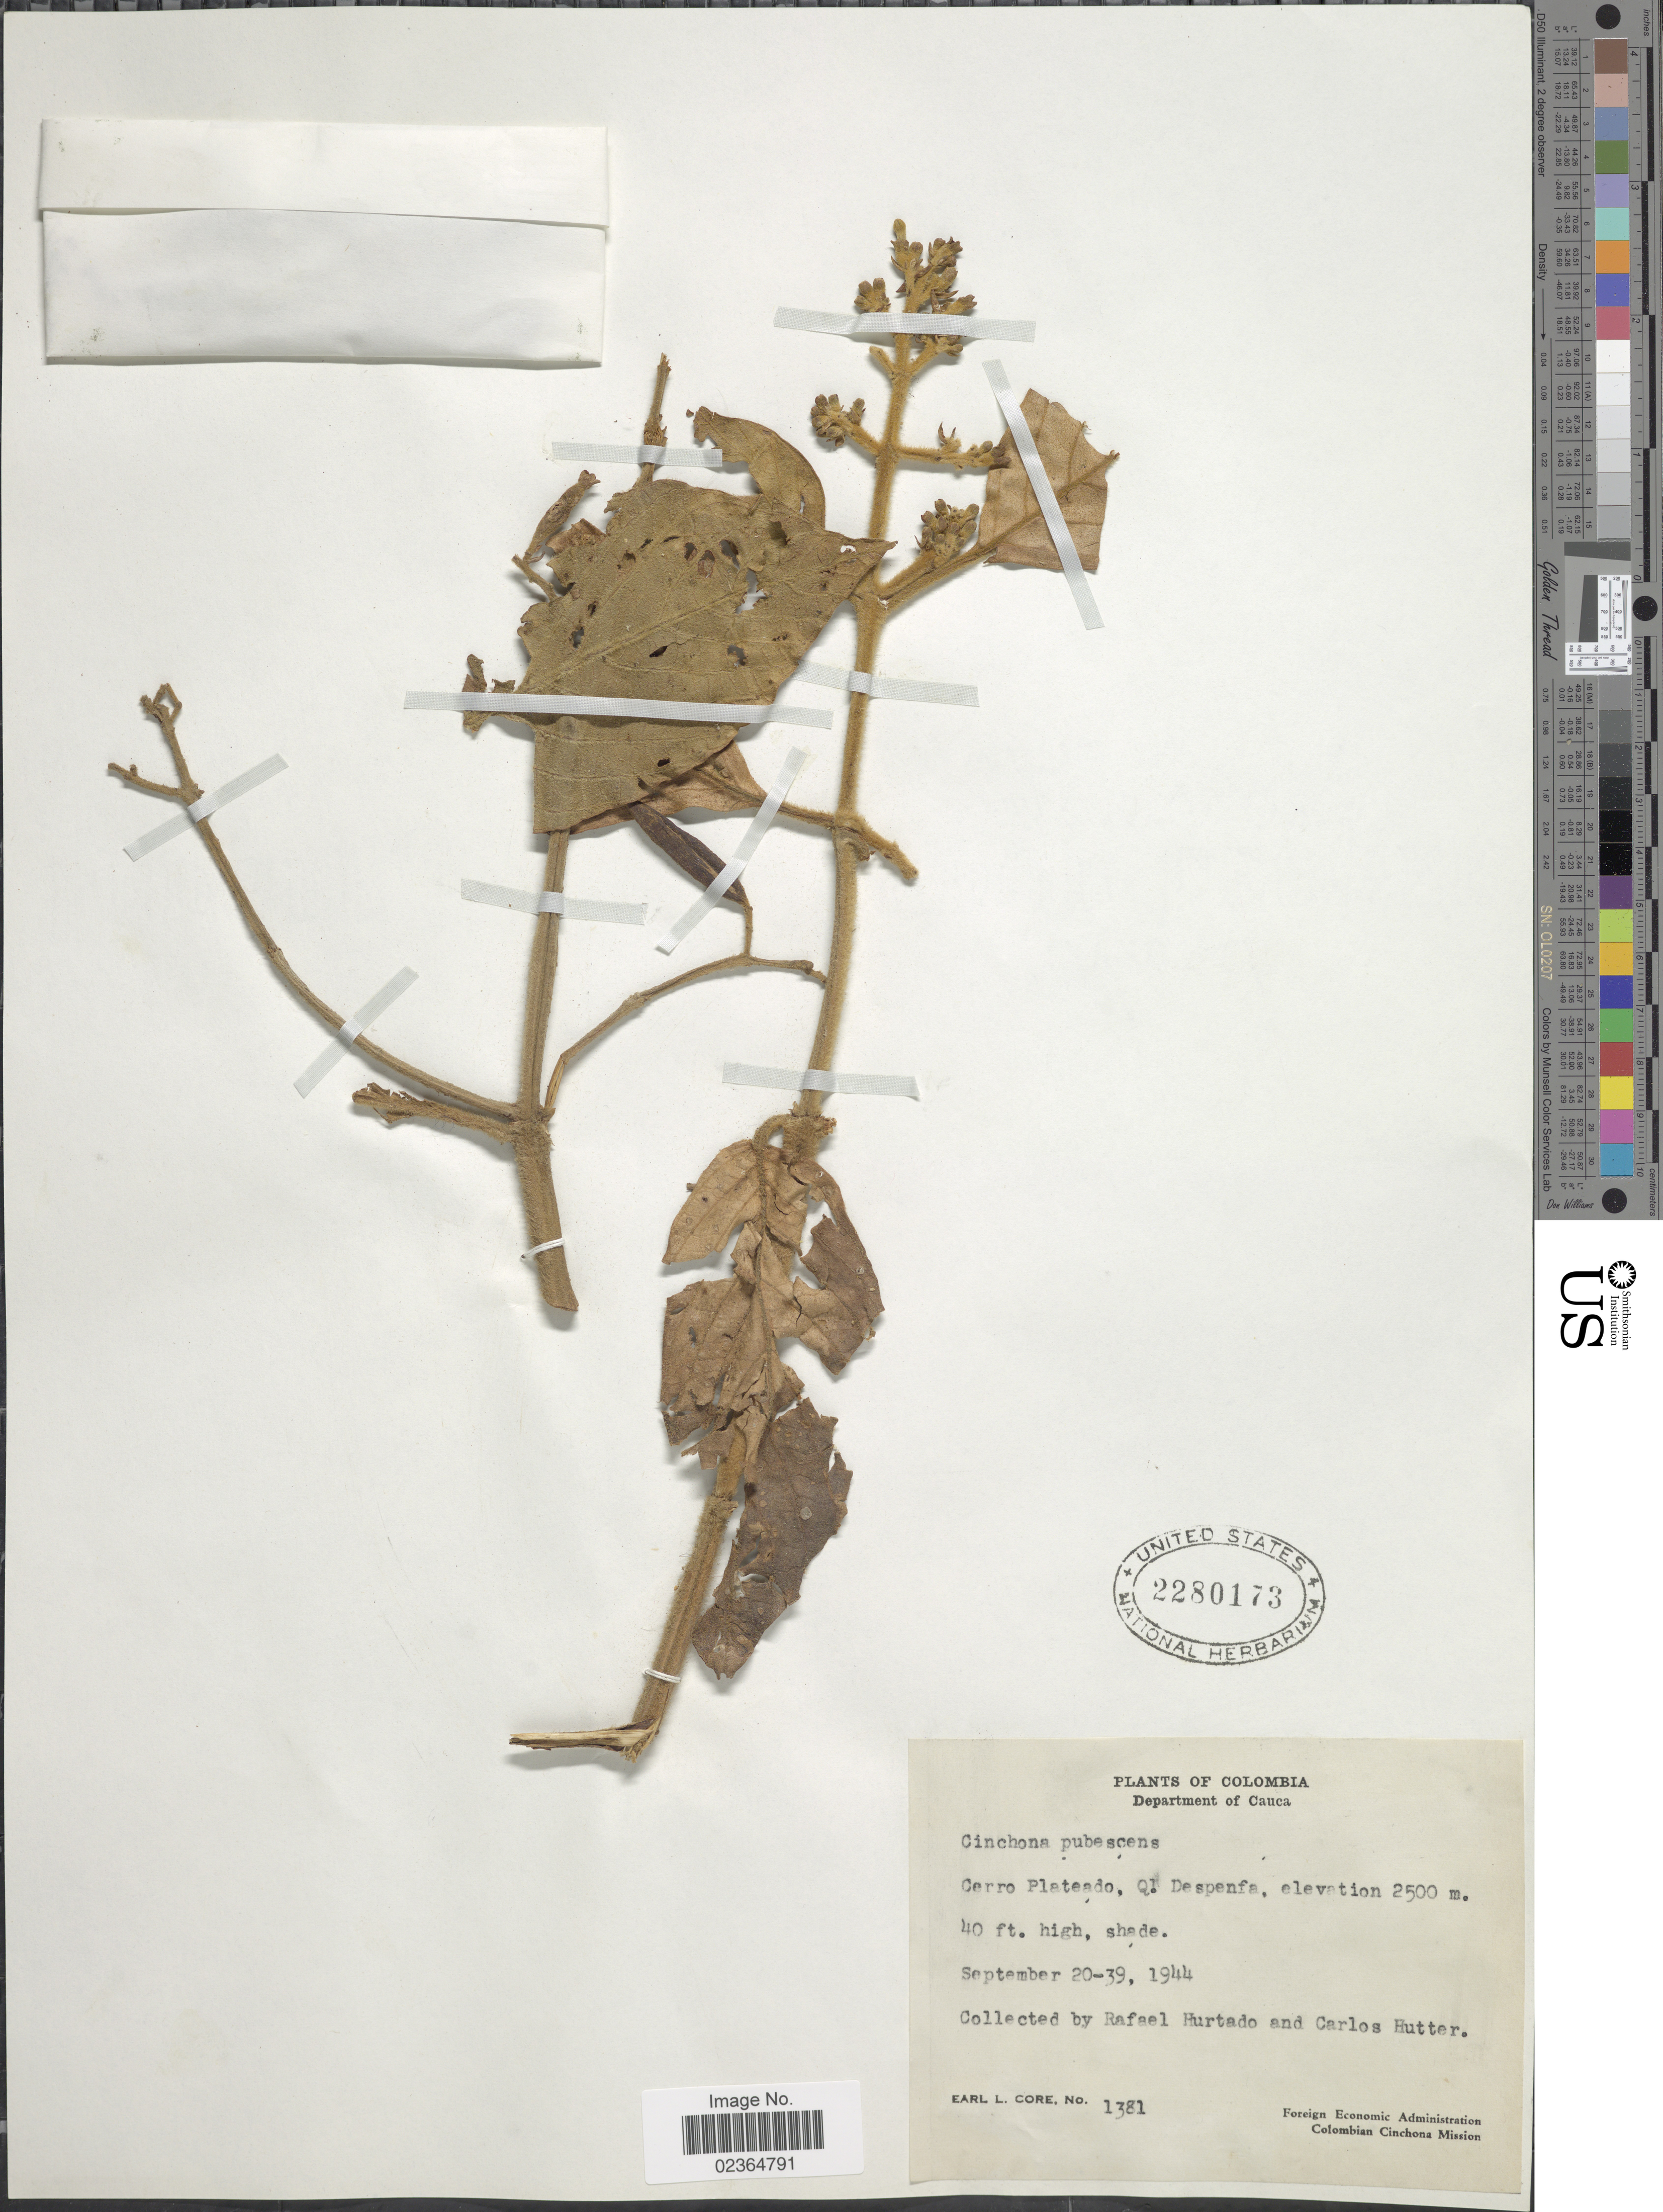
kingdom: Plantae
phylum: Tracheophyta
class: Magnoliopsida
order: Gentianales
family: Rubiaceae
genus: Cinchona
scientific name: Cinchona pubescens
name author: Vahl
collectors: R. Hurtado & C. Hutter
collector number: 1381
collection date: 1944-09-20/1944-09-29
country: Colombia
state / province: Cauca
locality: Cerro Plateado, Q. Despenfa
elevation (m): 2500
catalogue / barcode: US 2280173